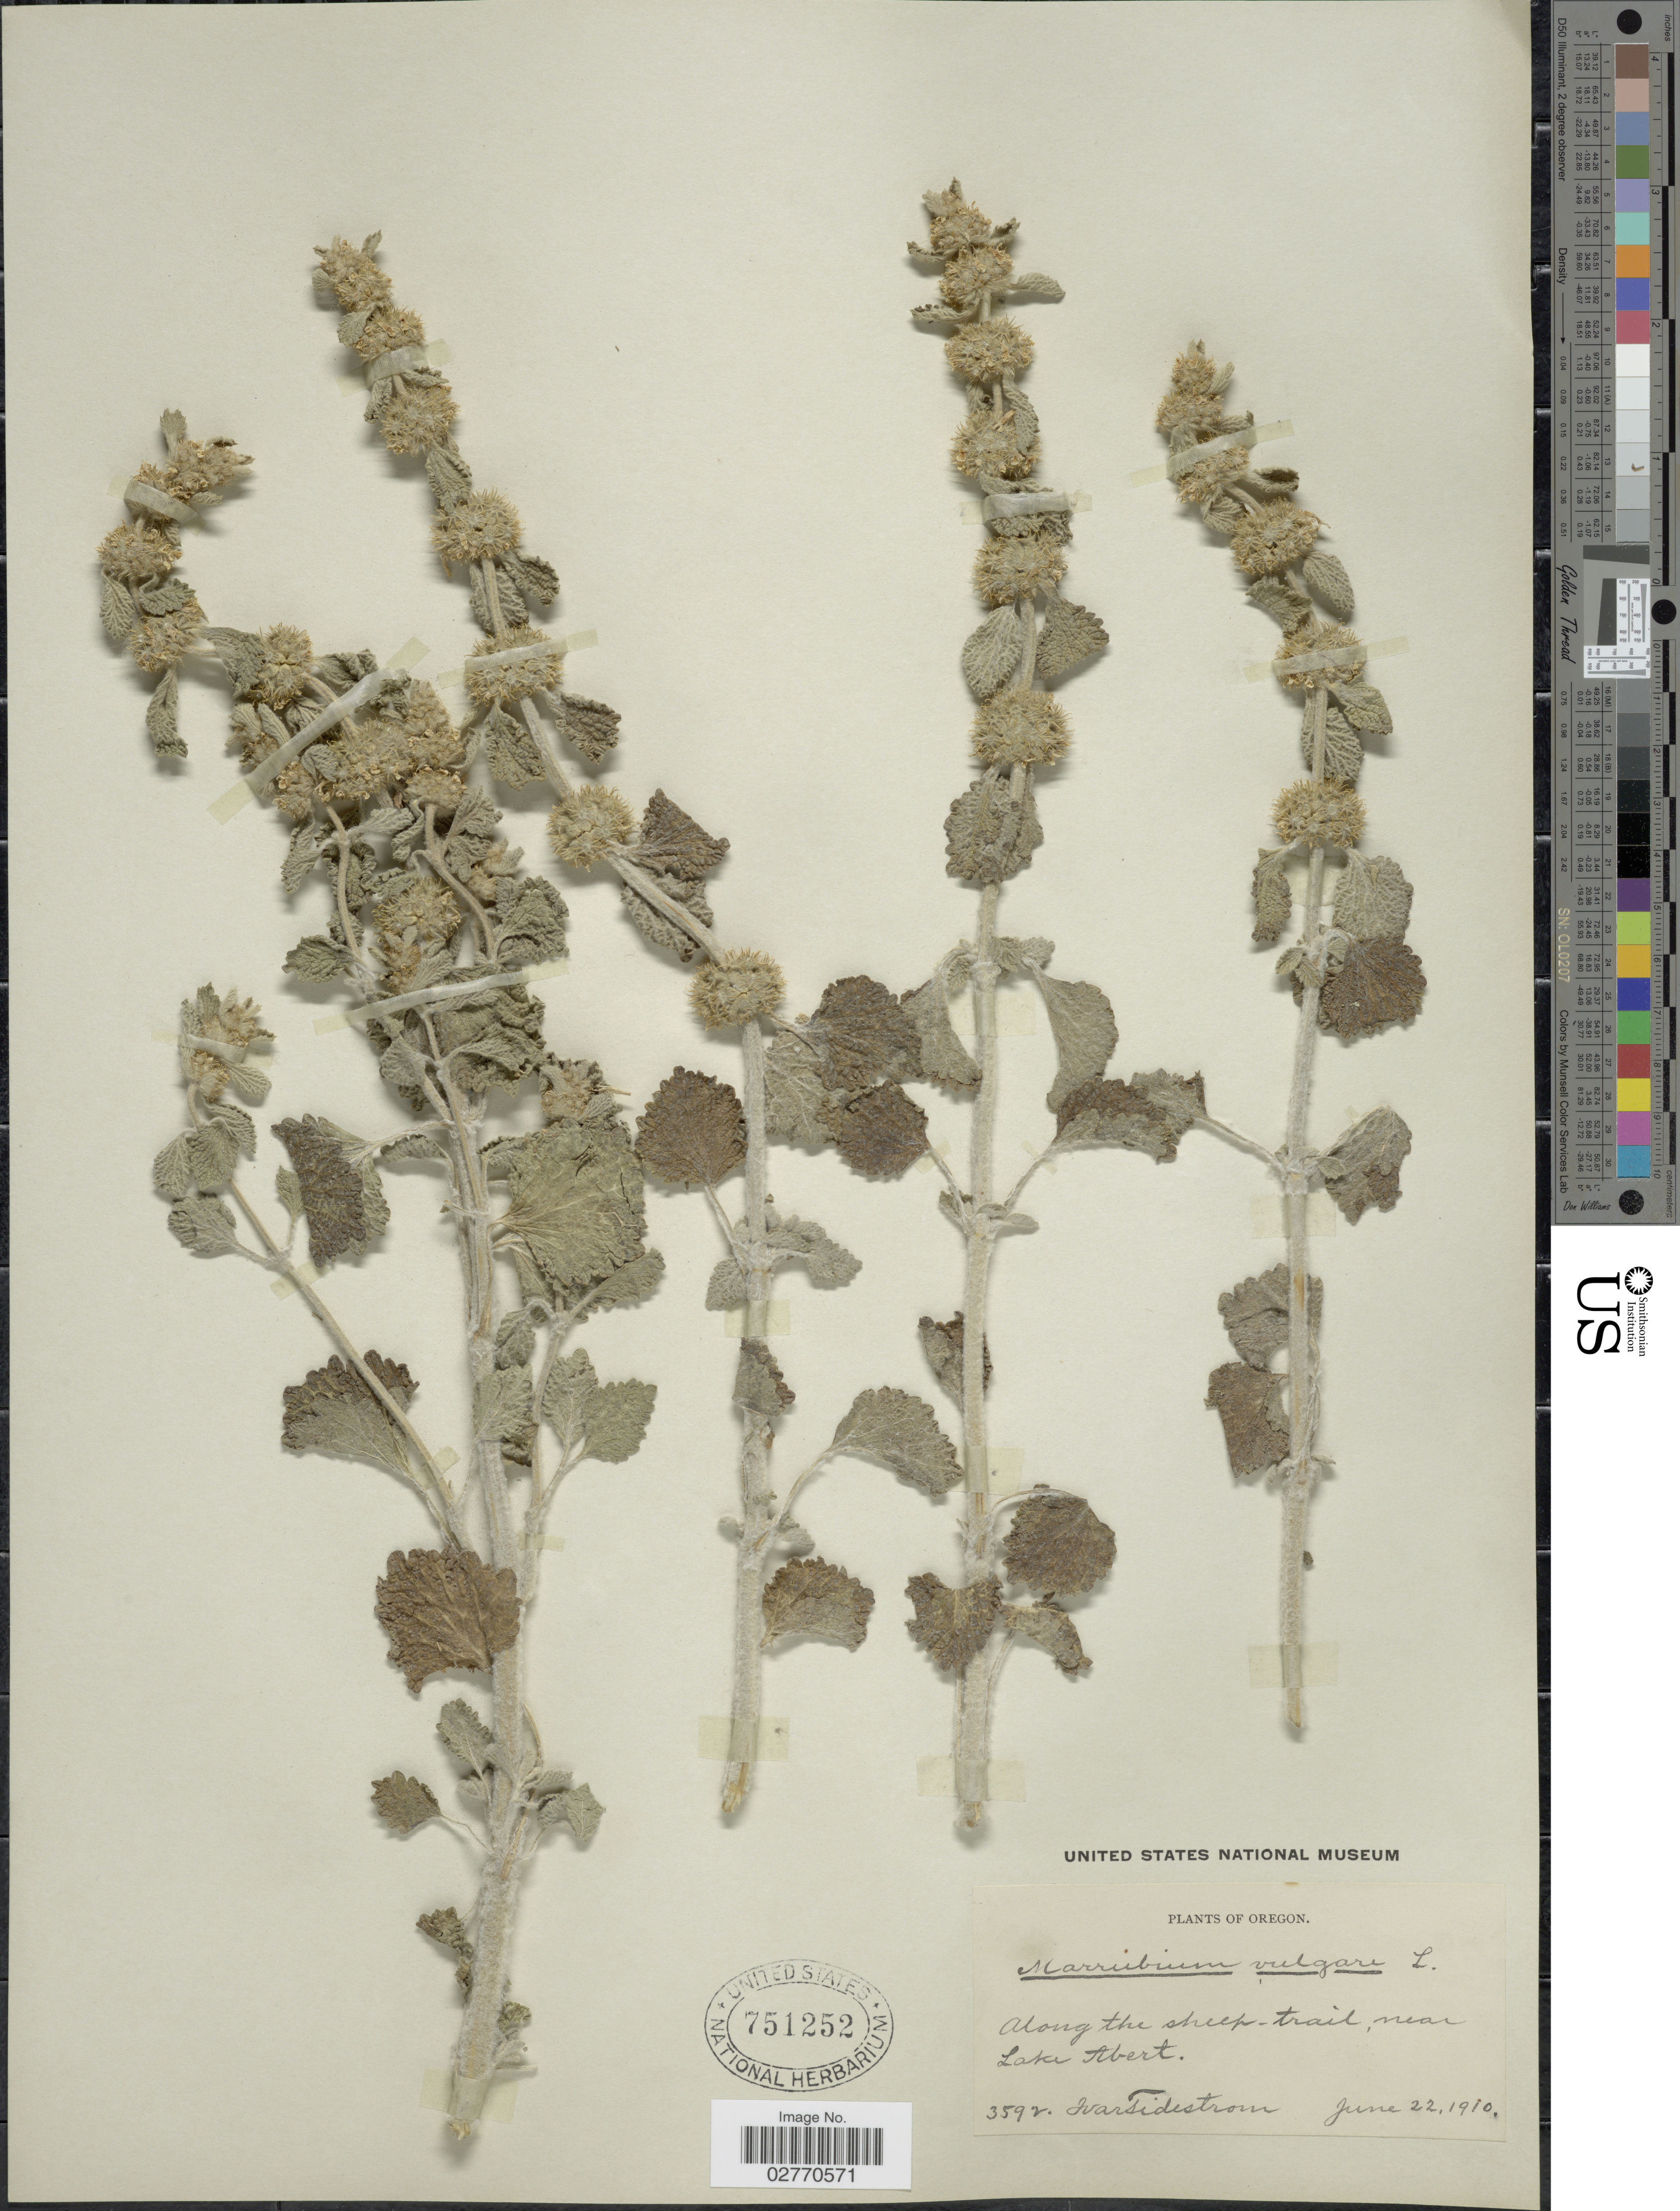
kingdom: Plantae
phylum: Tracheophyta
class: Magnoliopsida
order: Lamiales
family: Lamiaceae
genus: Marrubium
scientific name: Marrubium vulgare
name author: L.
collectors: I. F. Tidestrom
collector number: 3592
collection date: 1910-06-22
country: United States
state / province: Oregon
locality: Along the sheep-trail, near Lake Abert.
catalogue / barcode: US 751252